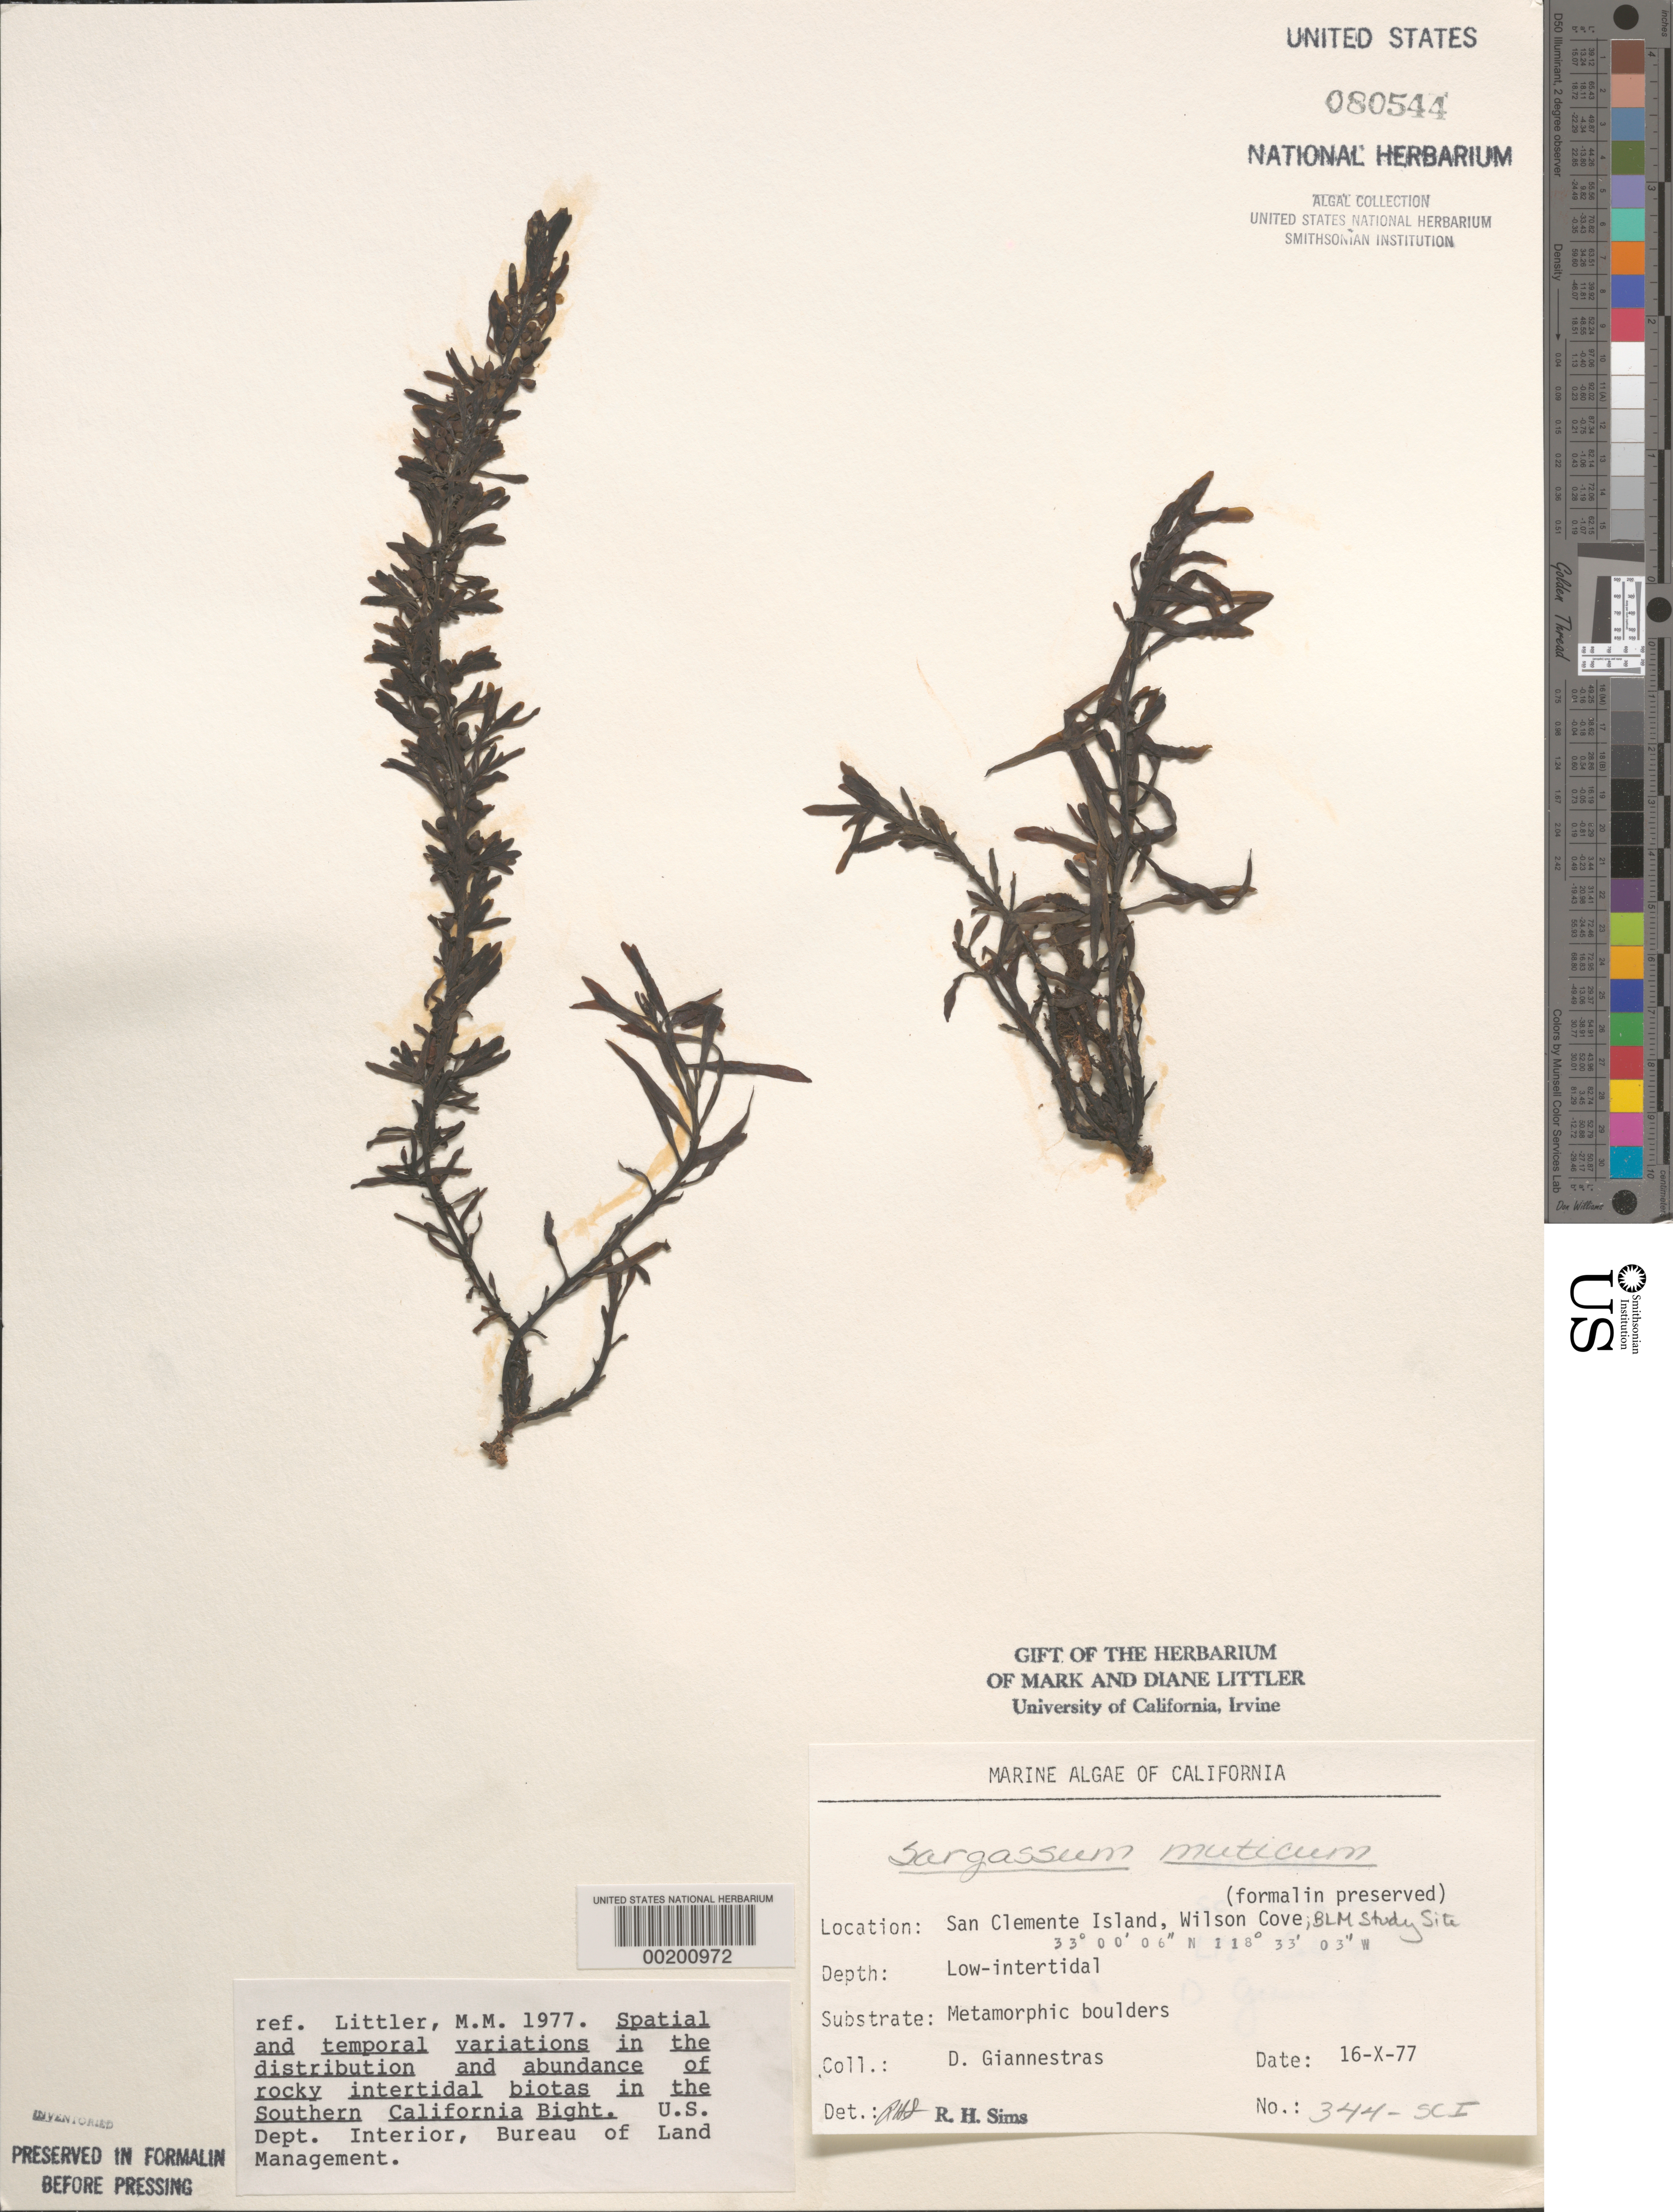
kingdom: Chromista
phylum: Ochrophyta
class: Phaeophyceae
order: Fucales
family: Sargassaceae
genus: Sargassum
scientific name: Sargassum muticum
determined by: Sims, Robert H.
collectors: D. Giannestras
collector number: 344-SCI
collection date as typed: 16 Oct 1977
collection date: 1977-10-16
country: United States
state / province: California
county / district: Los Angeles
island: San Clemente Island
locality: Wilson Cove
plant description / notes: BLM-SOCALBIGHT Rocky Intertidal Survey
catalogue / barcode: US 80544